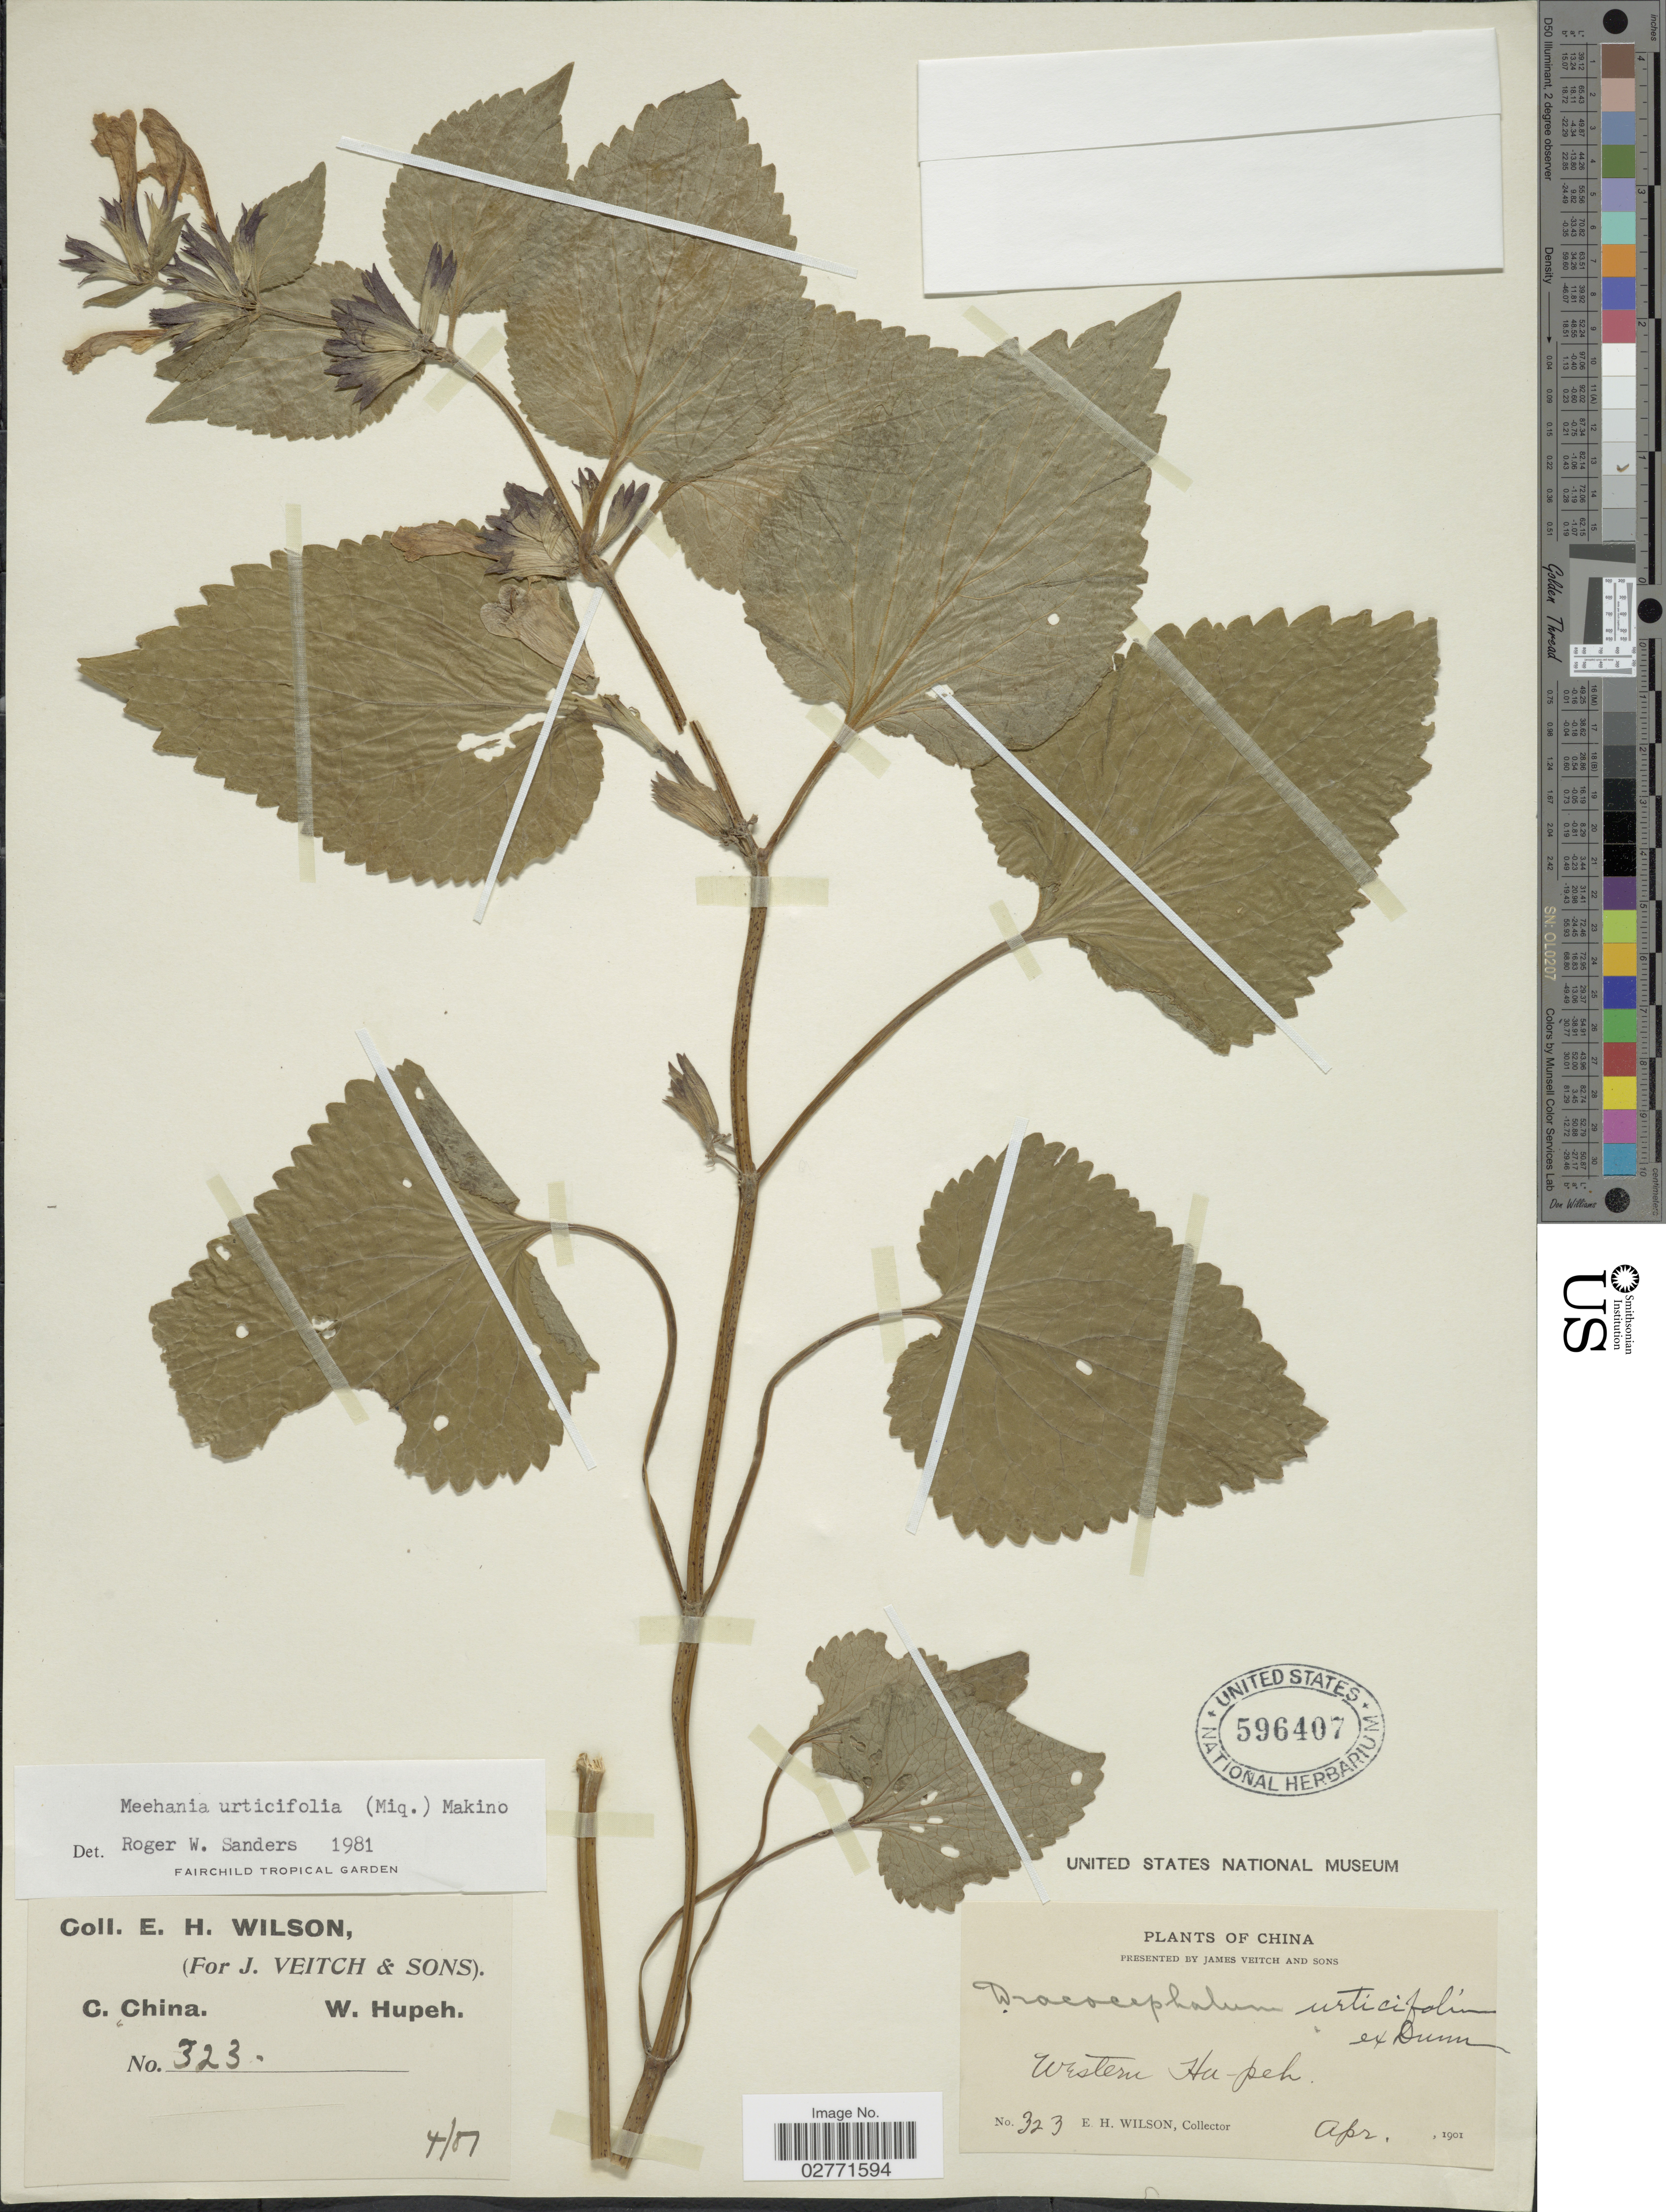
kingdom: Plantae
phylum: Tracheophyta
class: Magnoliopsida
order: Lamiales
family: Lamiaceae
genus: Meehania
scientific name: Meehania urticifolia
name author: (Miq.) Makino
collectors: E. Wilson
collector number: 323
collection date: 1901-04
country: China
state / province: Hubei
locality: C. China. Western Hupeh.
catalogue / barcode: US 596407